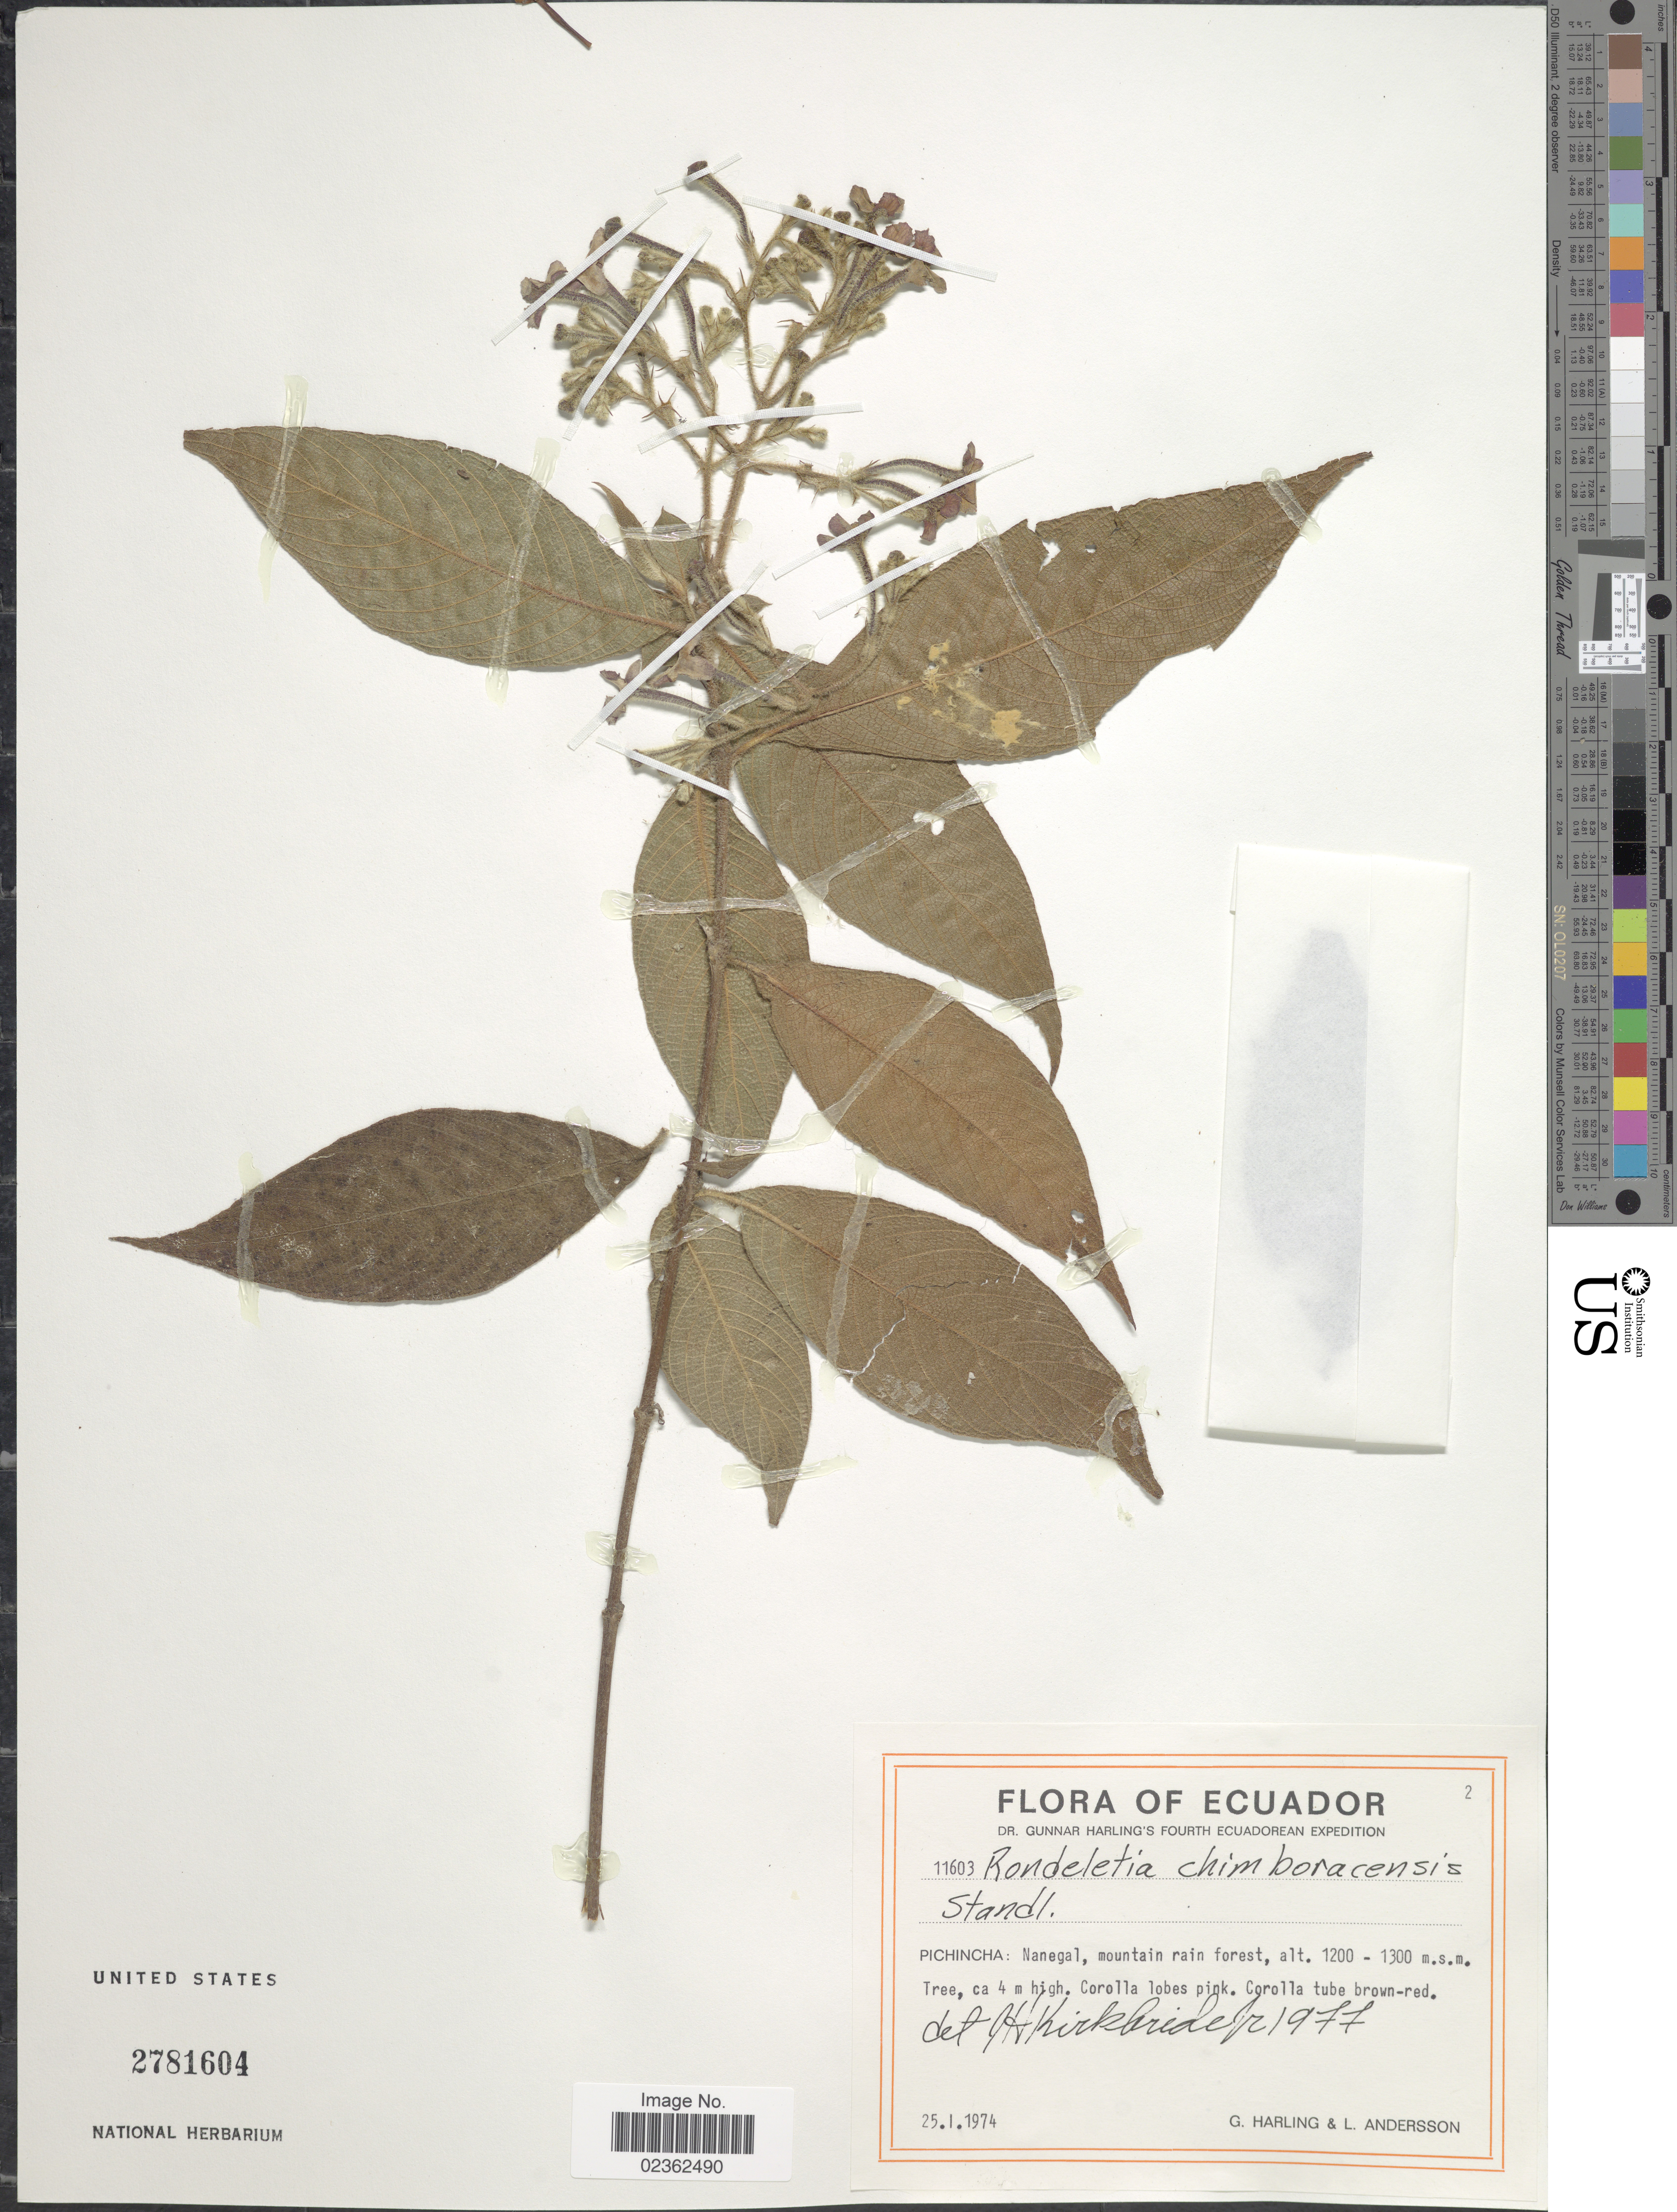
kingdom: Plantae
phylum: Tracheophyta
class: Magnoliopsida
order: Gentianales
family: Rubiaceae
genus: Arachnothryx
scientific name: Arachnothryx chimboracensis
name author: (Standl.) Steyerm.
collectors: G. Harling & L. Andersson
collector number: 11603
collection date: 1974-01-25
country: Ecuador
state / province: Pichincha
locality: Nanegal, mountain rain forest.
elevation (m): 1200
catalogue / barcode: US 2781604